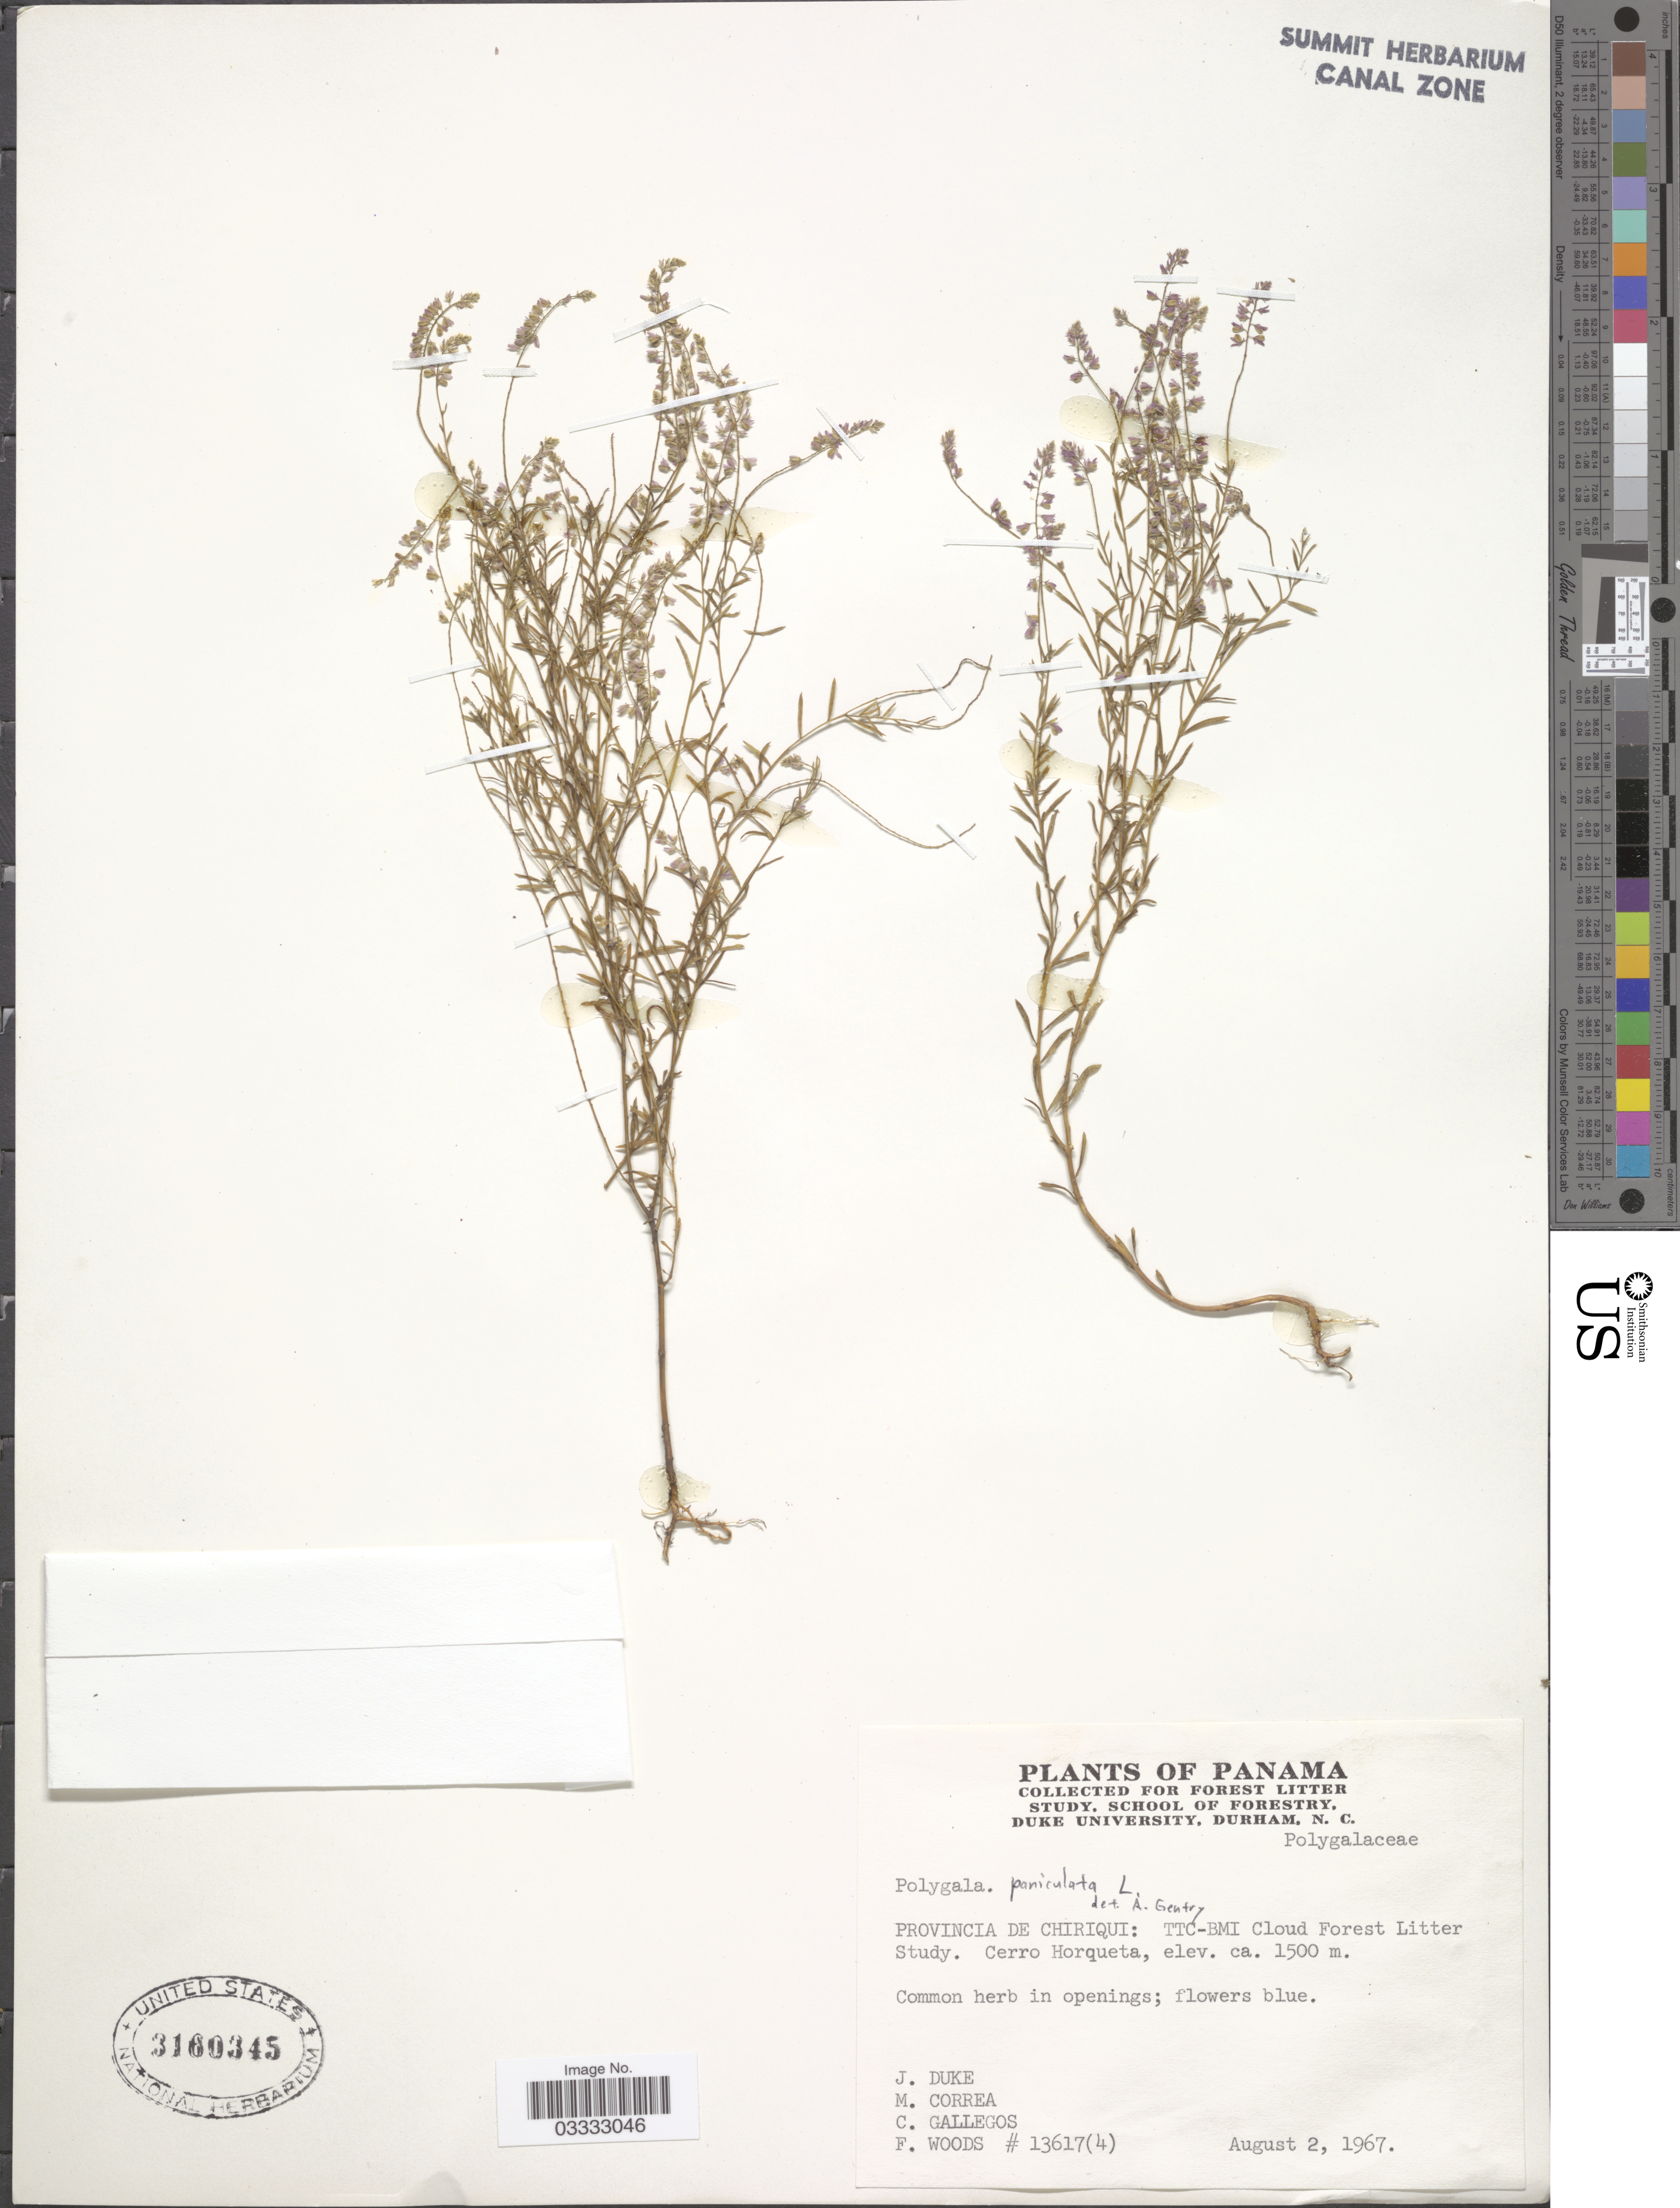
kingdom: Plantae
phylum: Tracheophyta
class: Magnoliopsida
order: Fabales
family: Polygalaceae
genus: Polygala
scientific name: Polygala paniculata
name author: L.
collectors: J. Duke, M. Correa, C. Gallegos & F. Woods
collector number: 13617(4)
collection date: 1967-08-02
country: Panama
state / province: Chiriqui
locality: TTC-BMI Cloud Forest Litter Study. Cerro Horqueta.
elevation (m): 1500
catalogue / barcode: US 3160345